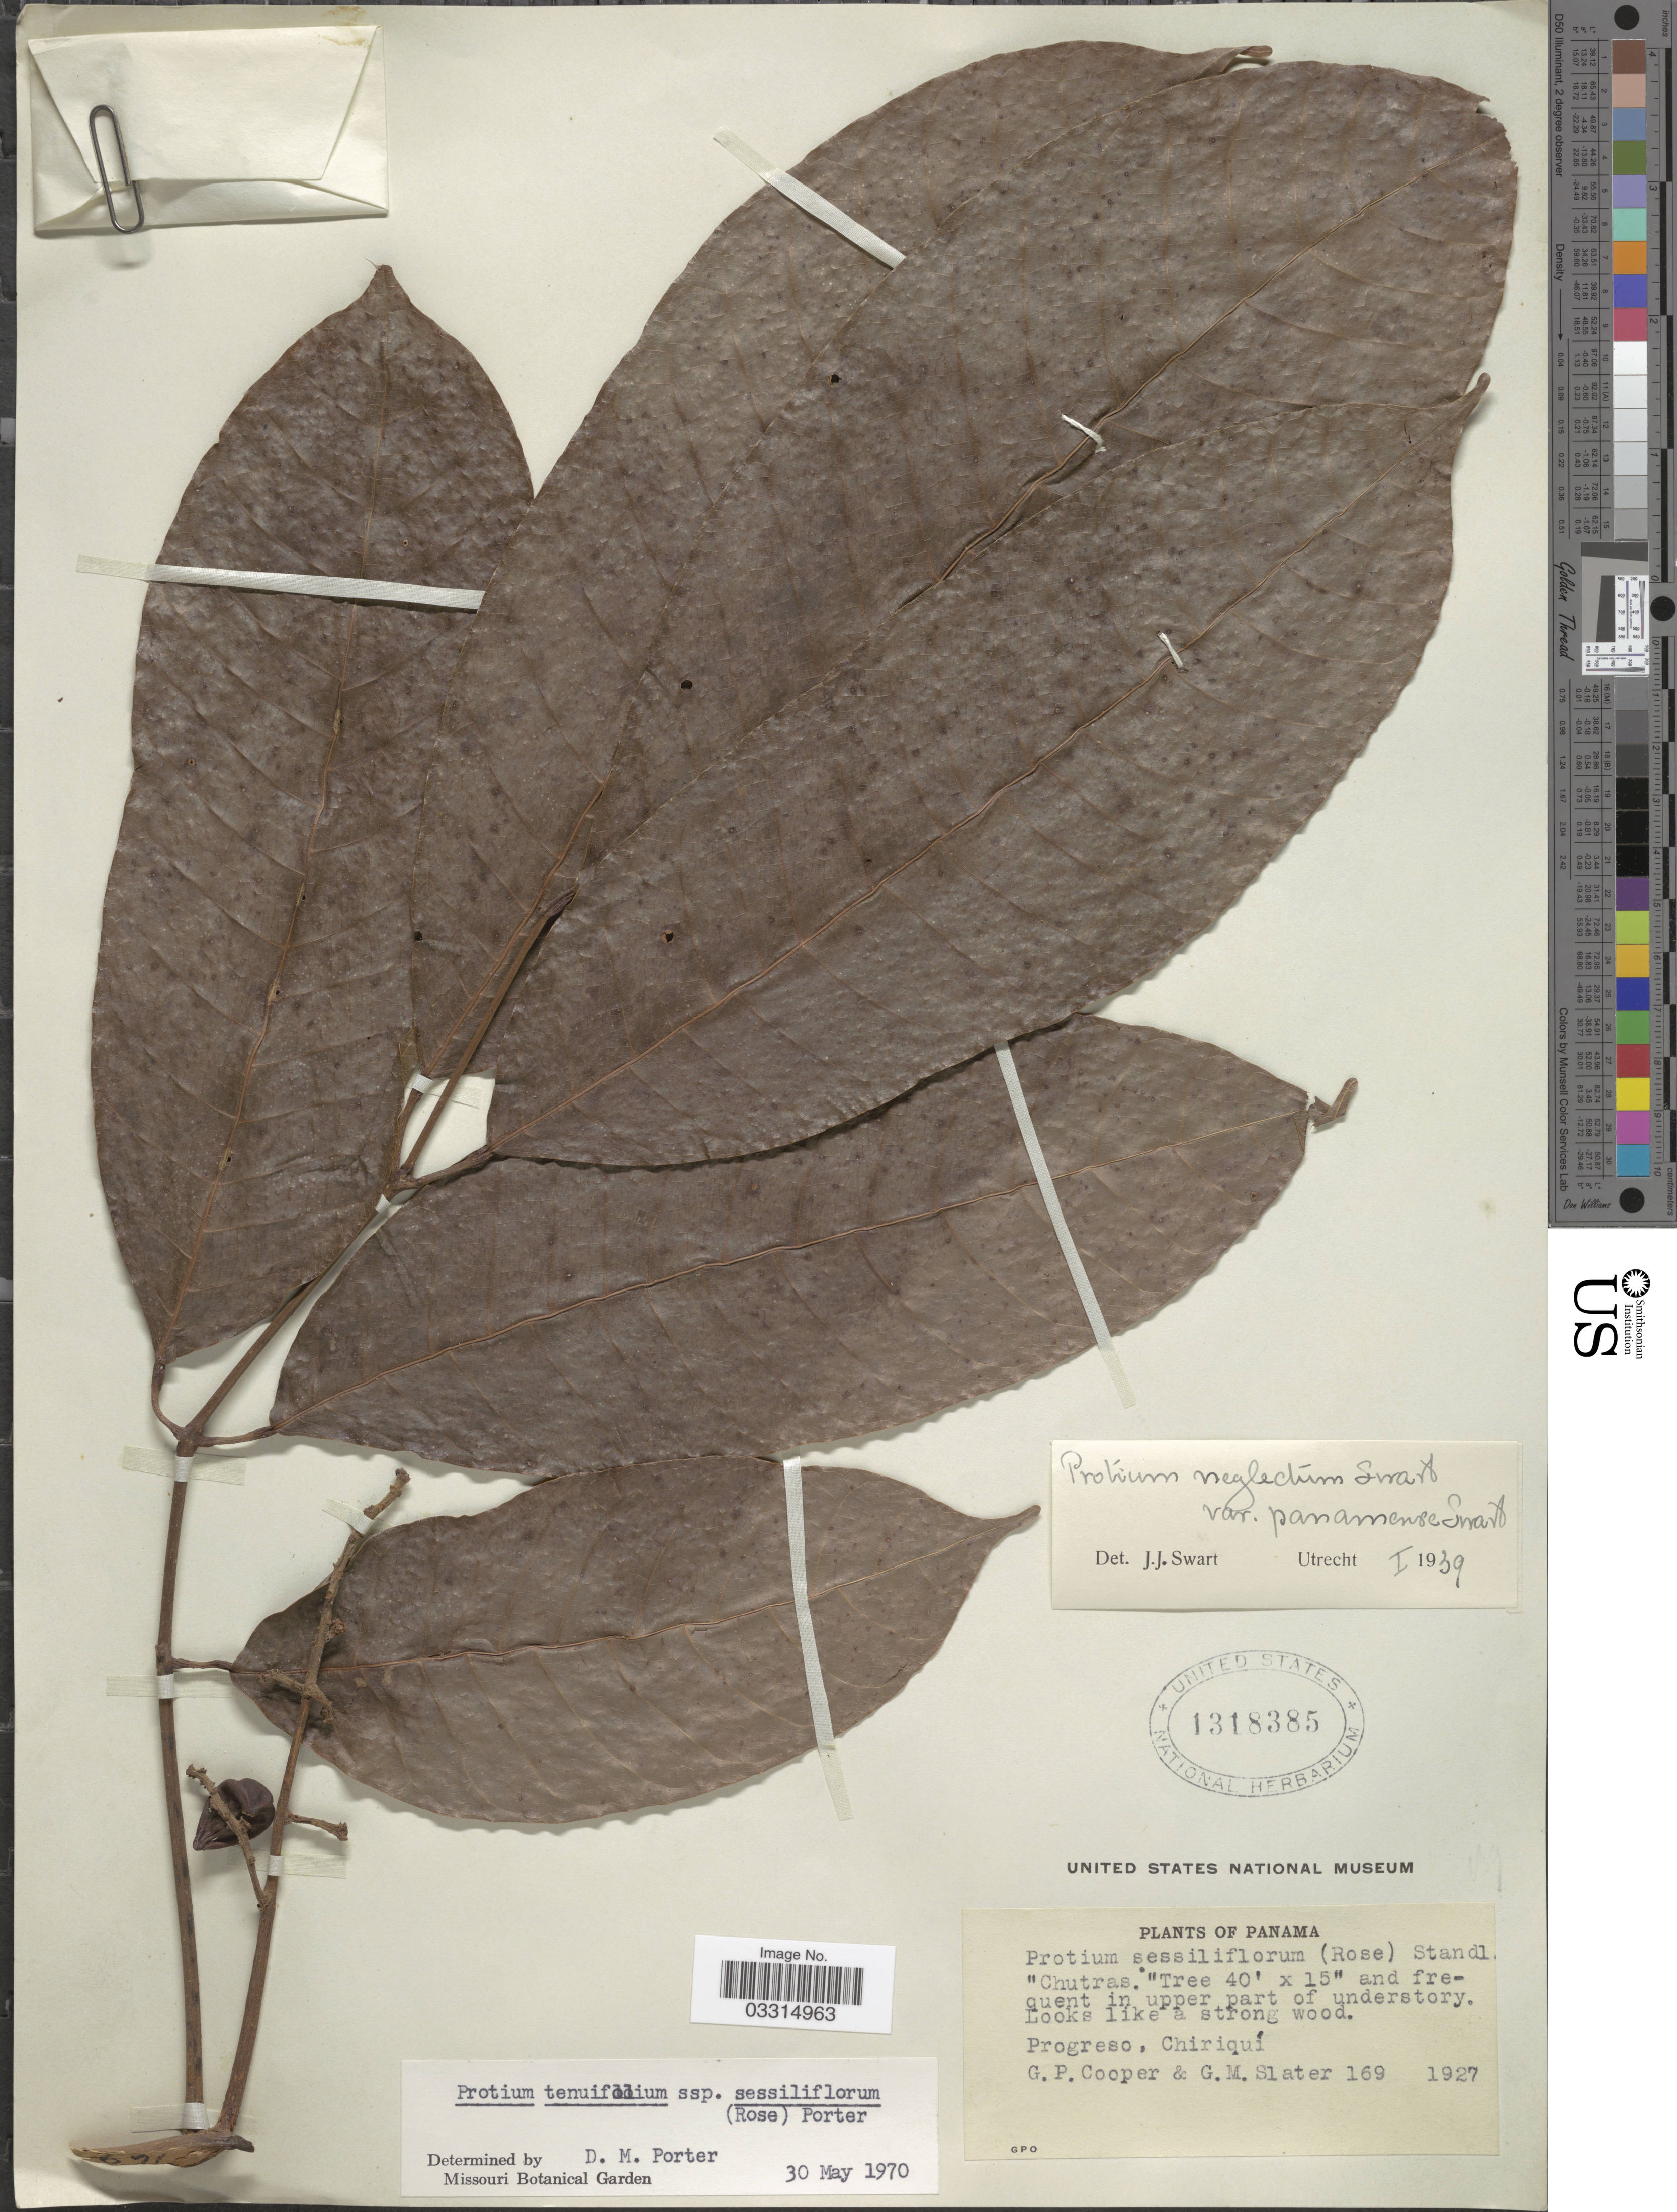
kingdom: Plantae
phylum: Tracheophyta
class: Magnoliopsida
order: Sapindales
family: Burseraceae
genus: Protium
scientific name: Protium sessiliflorum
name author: (Rose) Standl.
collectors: G. Cooper & G. Slater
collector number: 169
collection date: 1927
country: Panama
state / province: Chiriqui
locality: Progreso.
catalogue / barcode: US 1318385